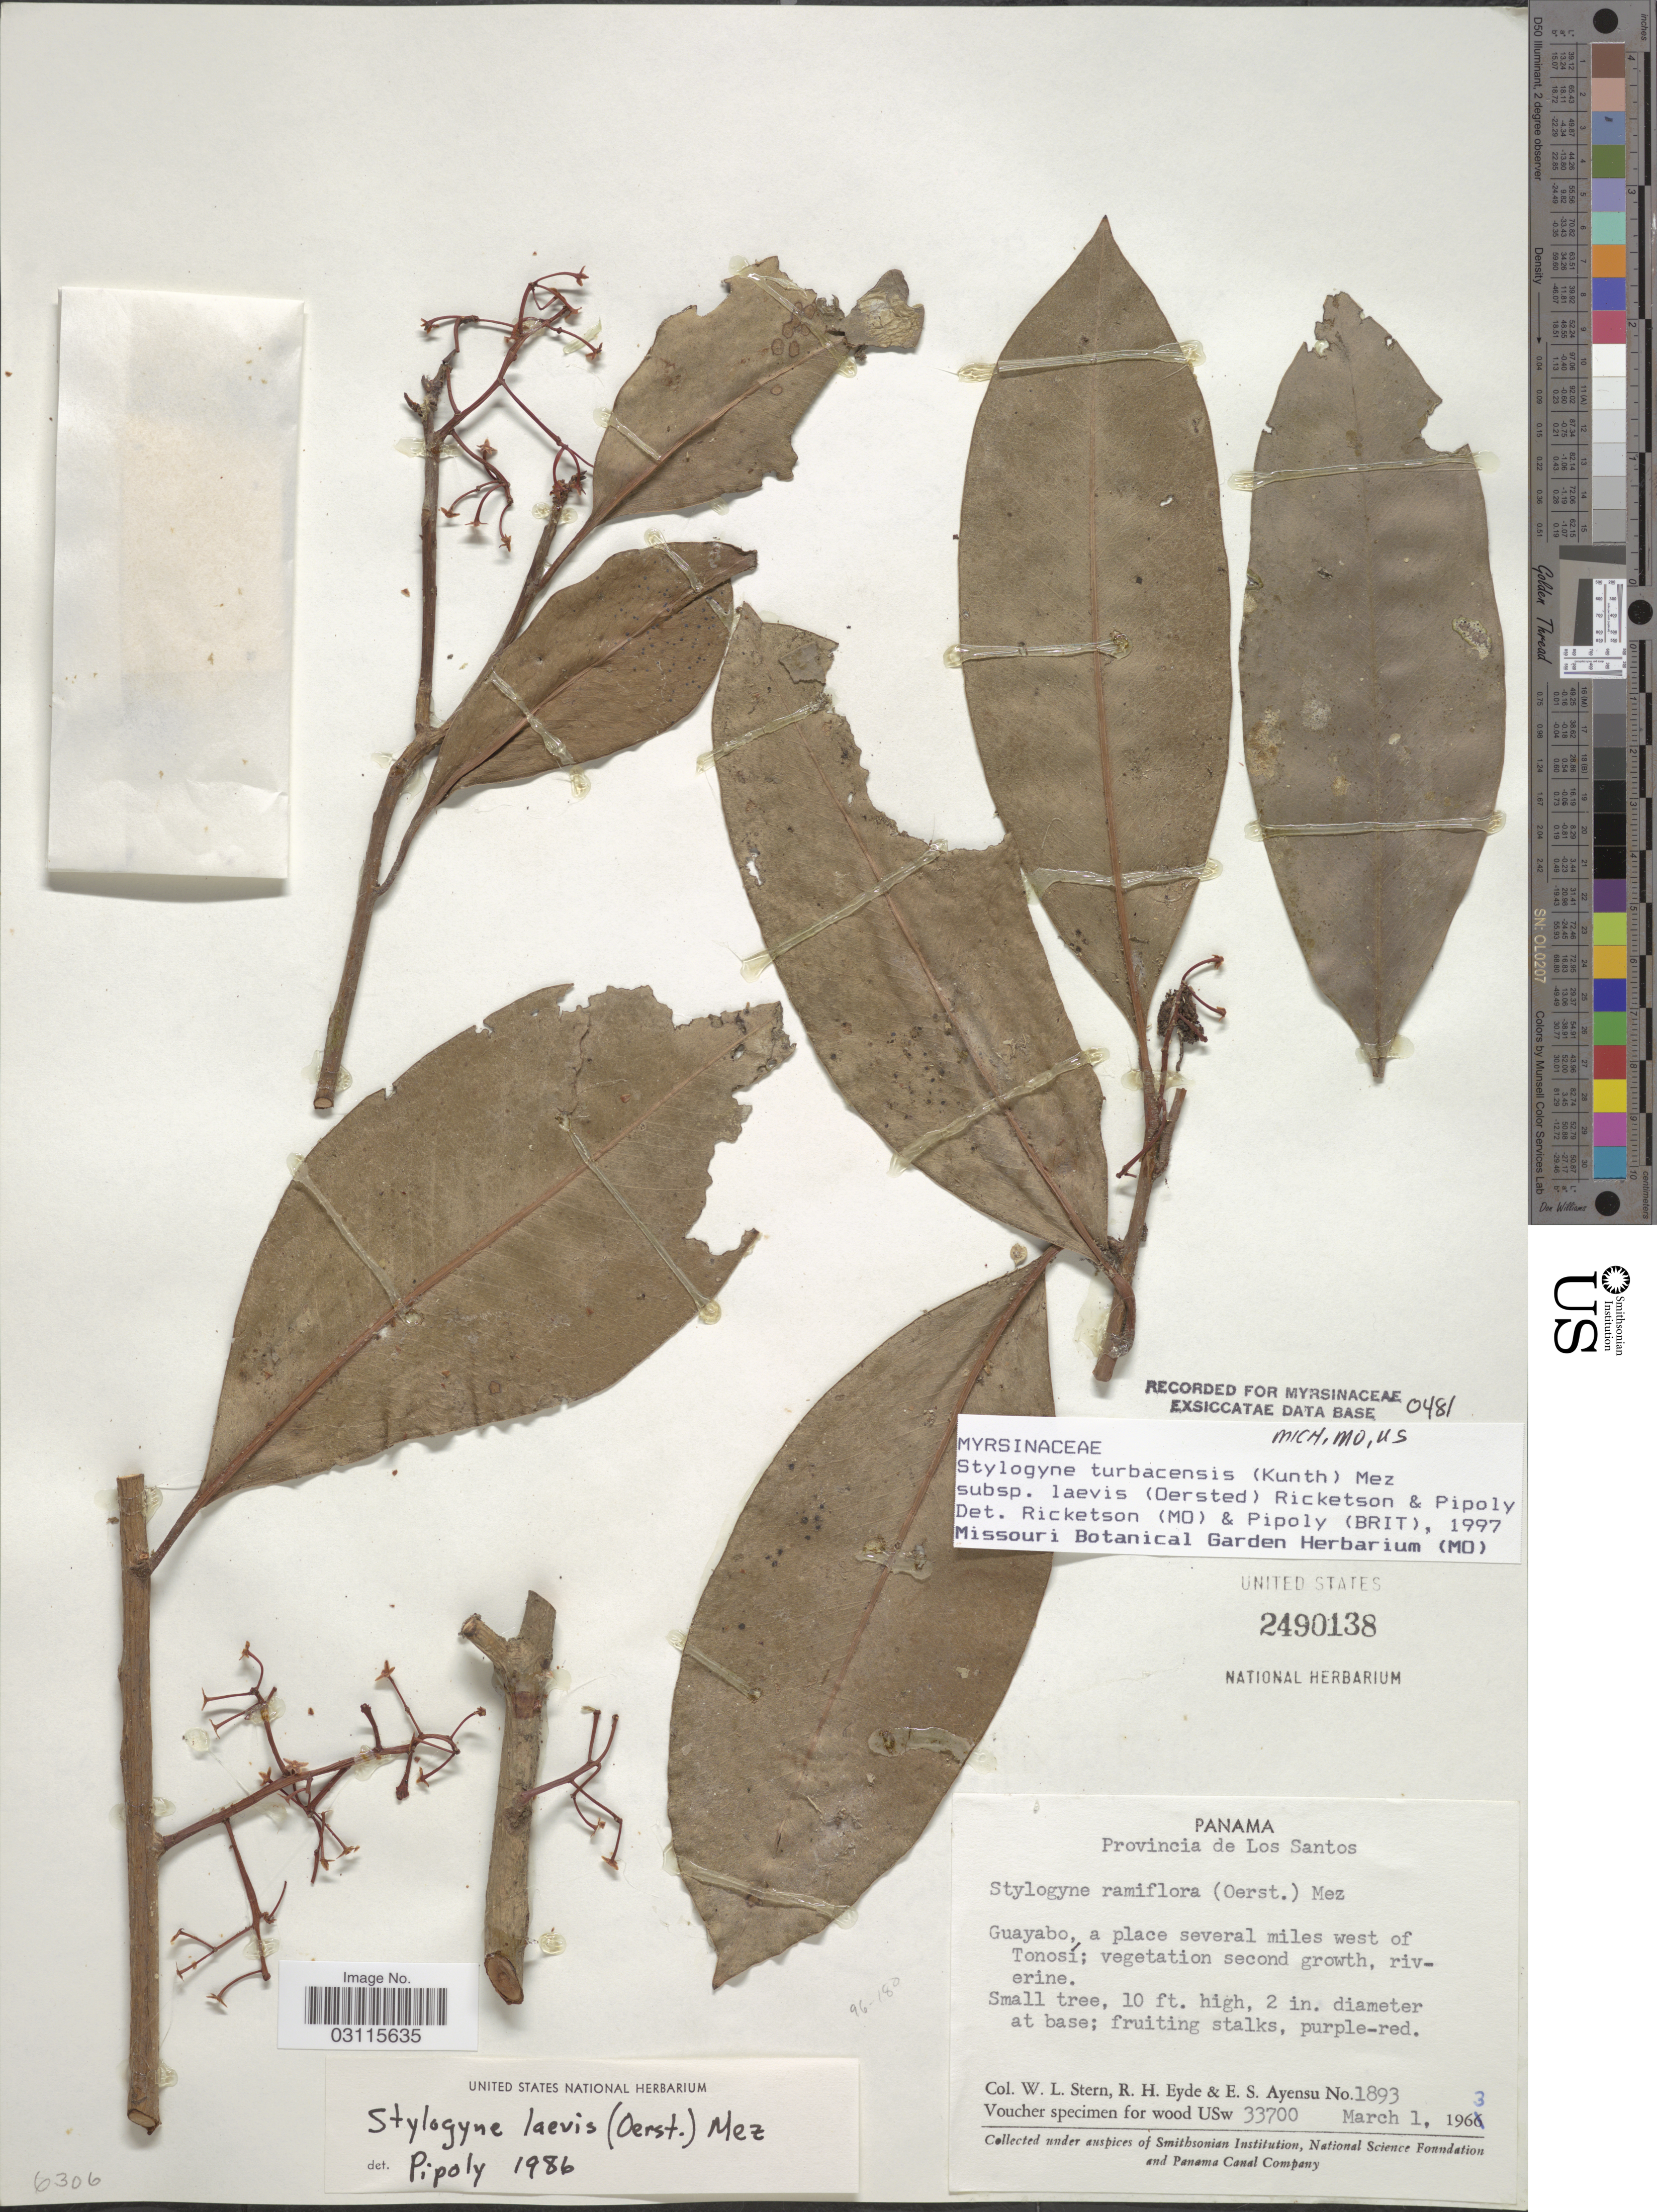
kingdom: Plantae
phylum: Tracheophyta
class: Magnoliopsida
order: Ericales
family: Primulaceae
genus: Stylogyne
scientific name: Stylogyne turbacensis subsp. laevis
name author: (Oerst.) Ricketson & Pipoly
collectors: W. L. Stern, R. H. Eyde & E. S. Ayensu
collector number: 1893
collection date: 1963-03-01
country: Panama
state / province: Los Santos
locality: Provincia de Los Santos. Guayabo, a place several times west of Tonosí.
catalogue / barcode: US 2490138